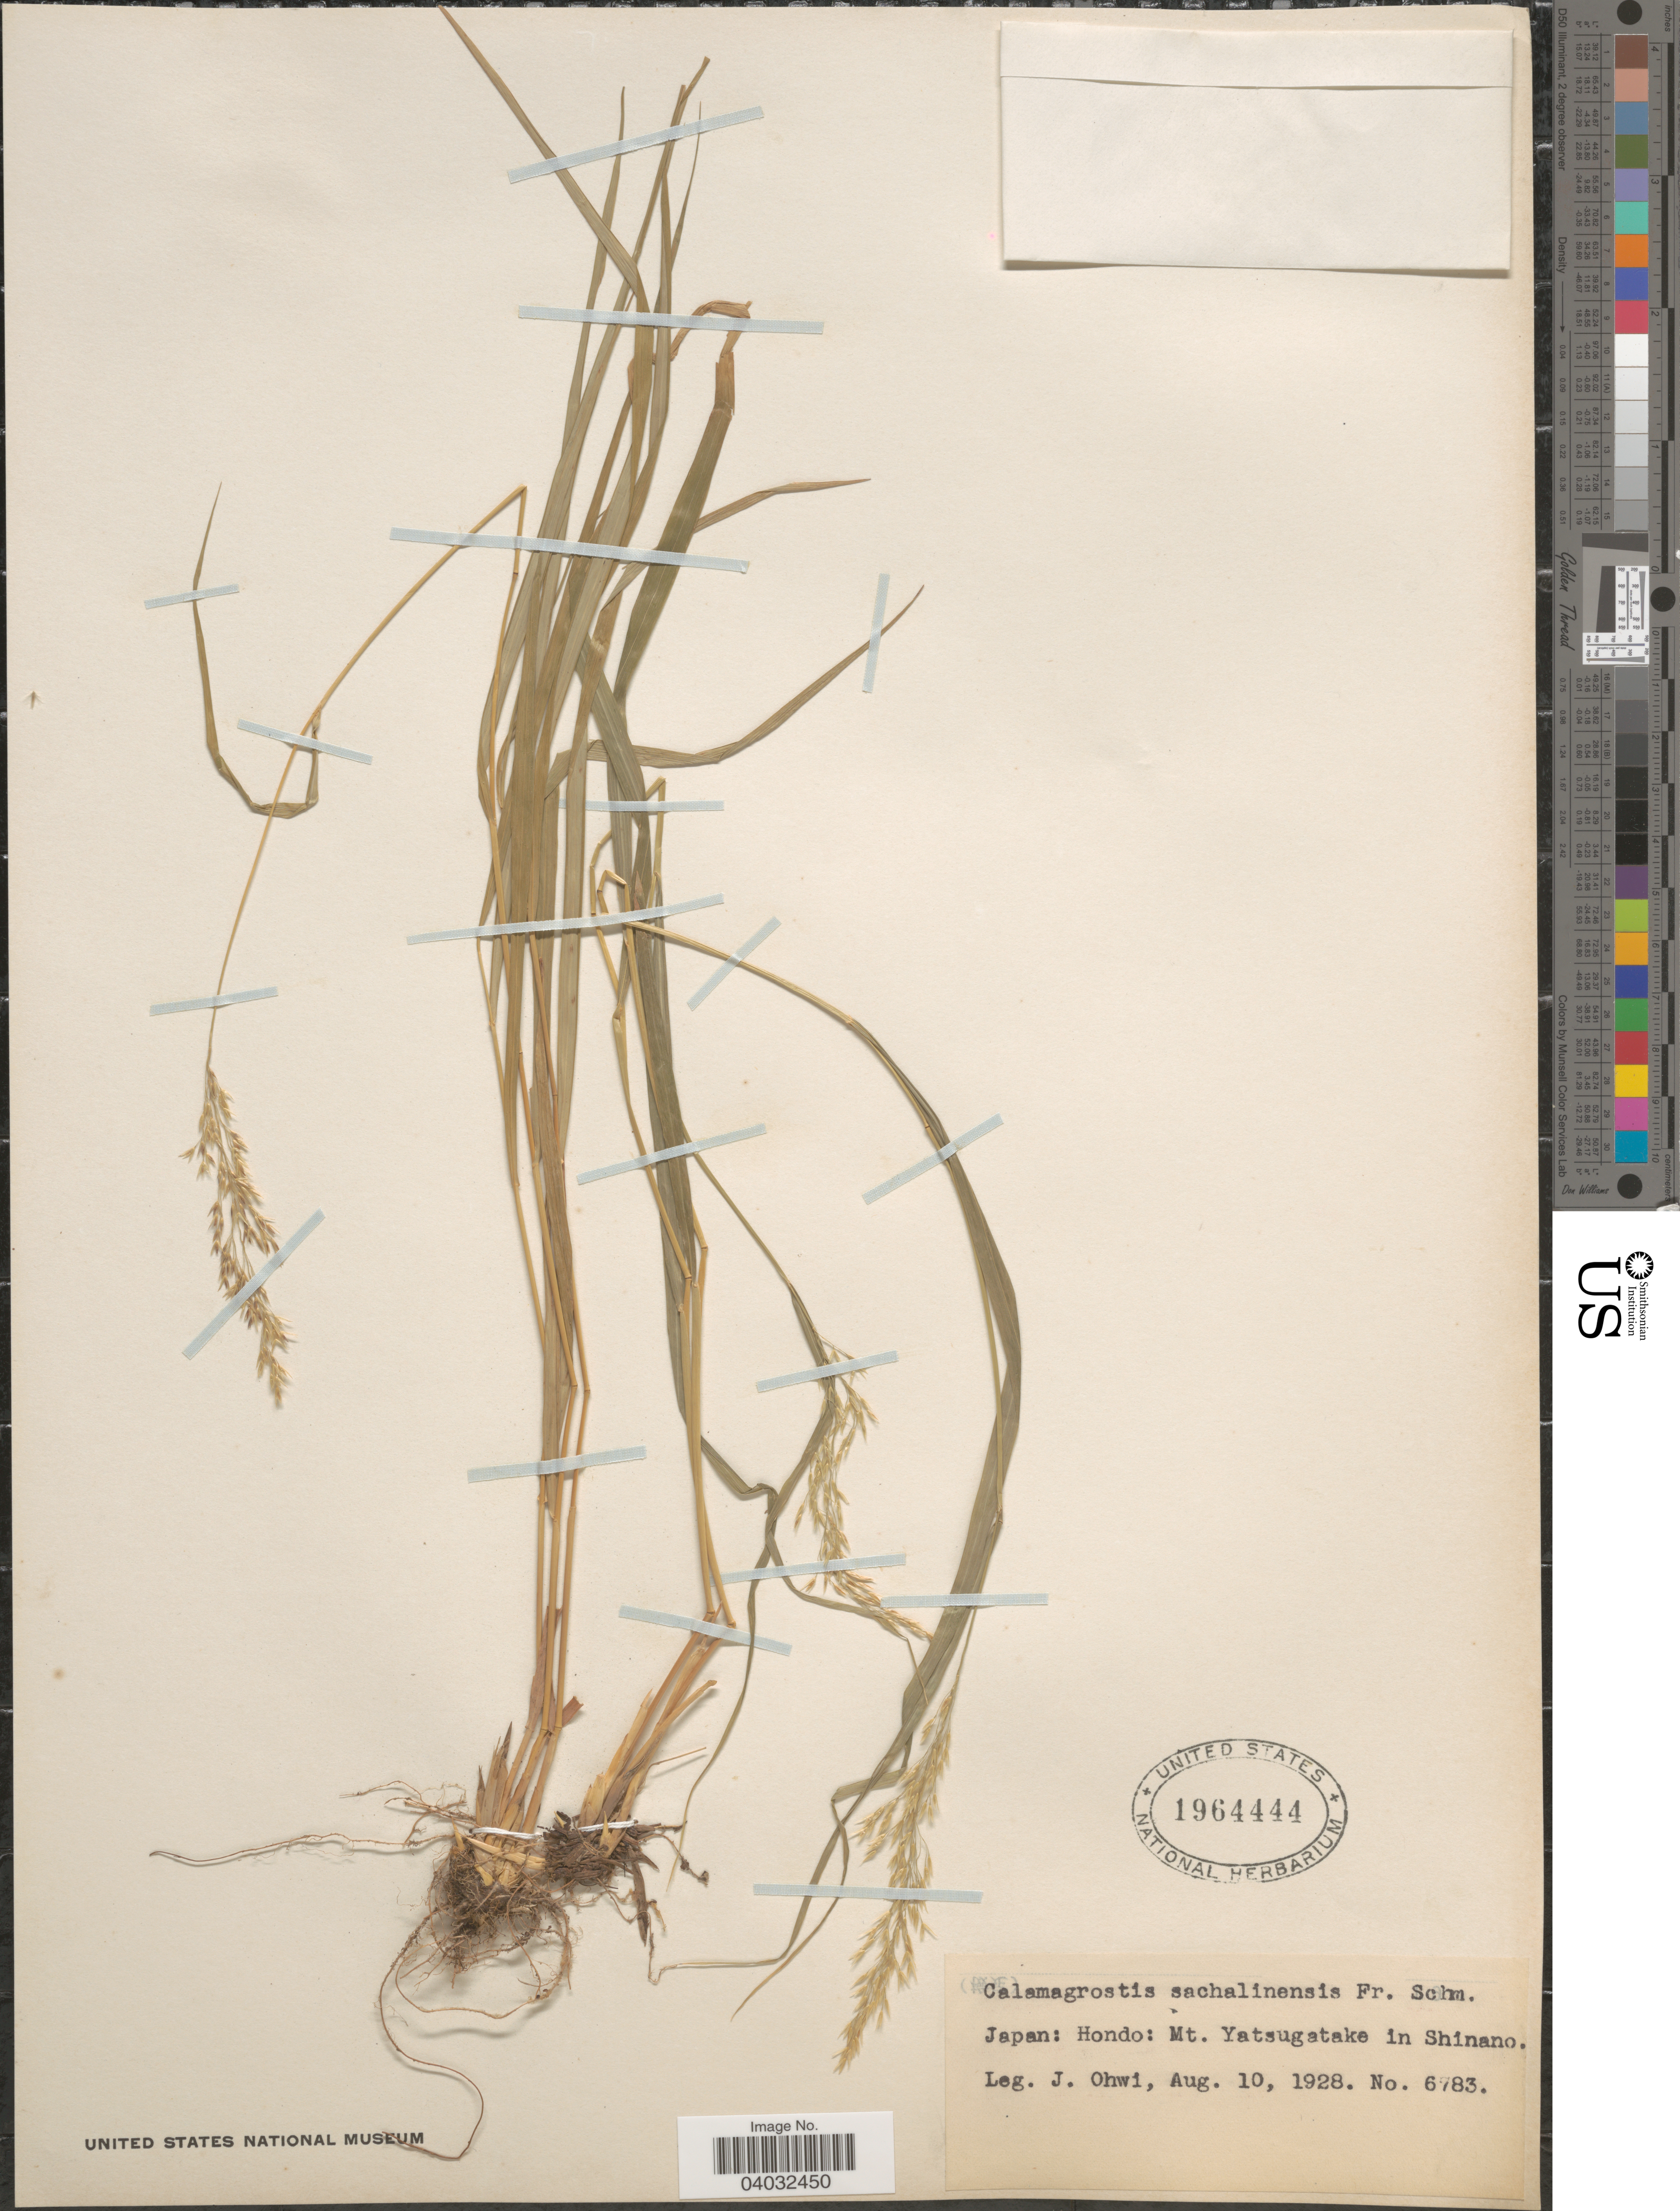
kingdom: Plantae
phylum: Tracheophyta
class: Liliopsida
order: Poales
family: Poaceae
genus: Calamagrostis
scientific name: Calamagrostis sachalinensis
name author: F. Schmidt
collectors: J. Ohwi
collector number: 6783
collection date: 1928-08-10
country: Japan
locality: Hondo: Mt. Yatsugatake in Shinano.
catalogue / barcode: US 1964444